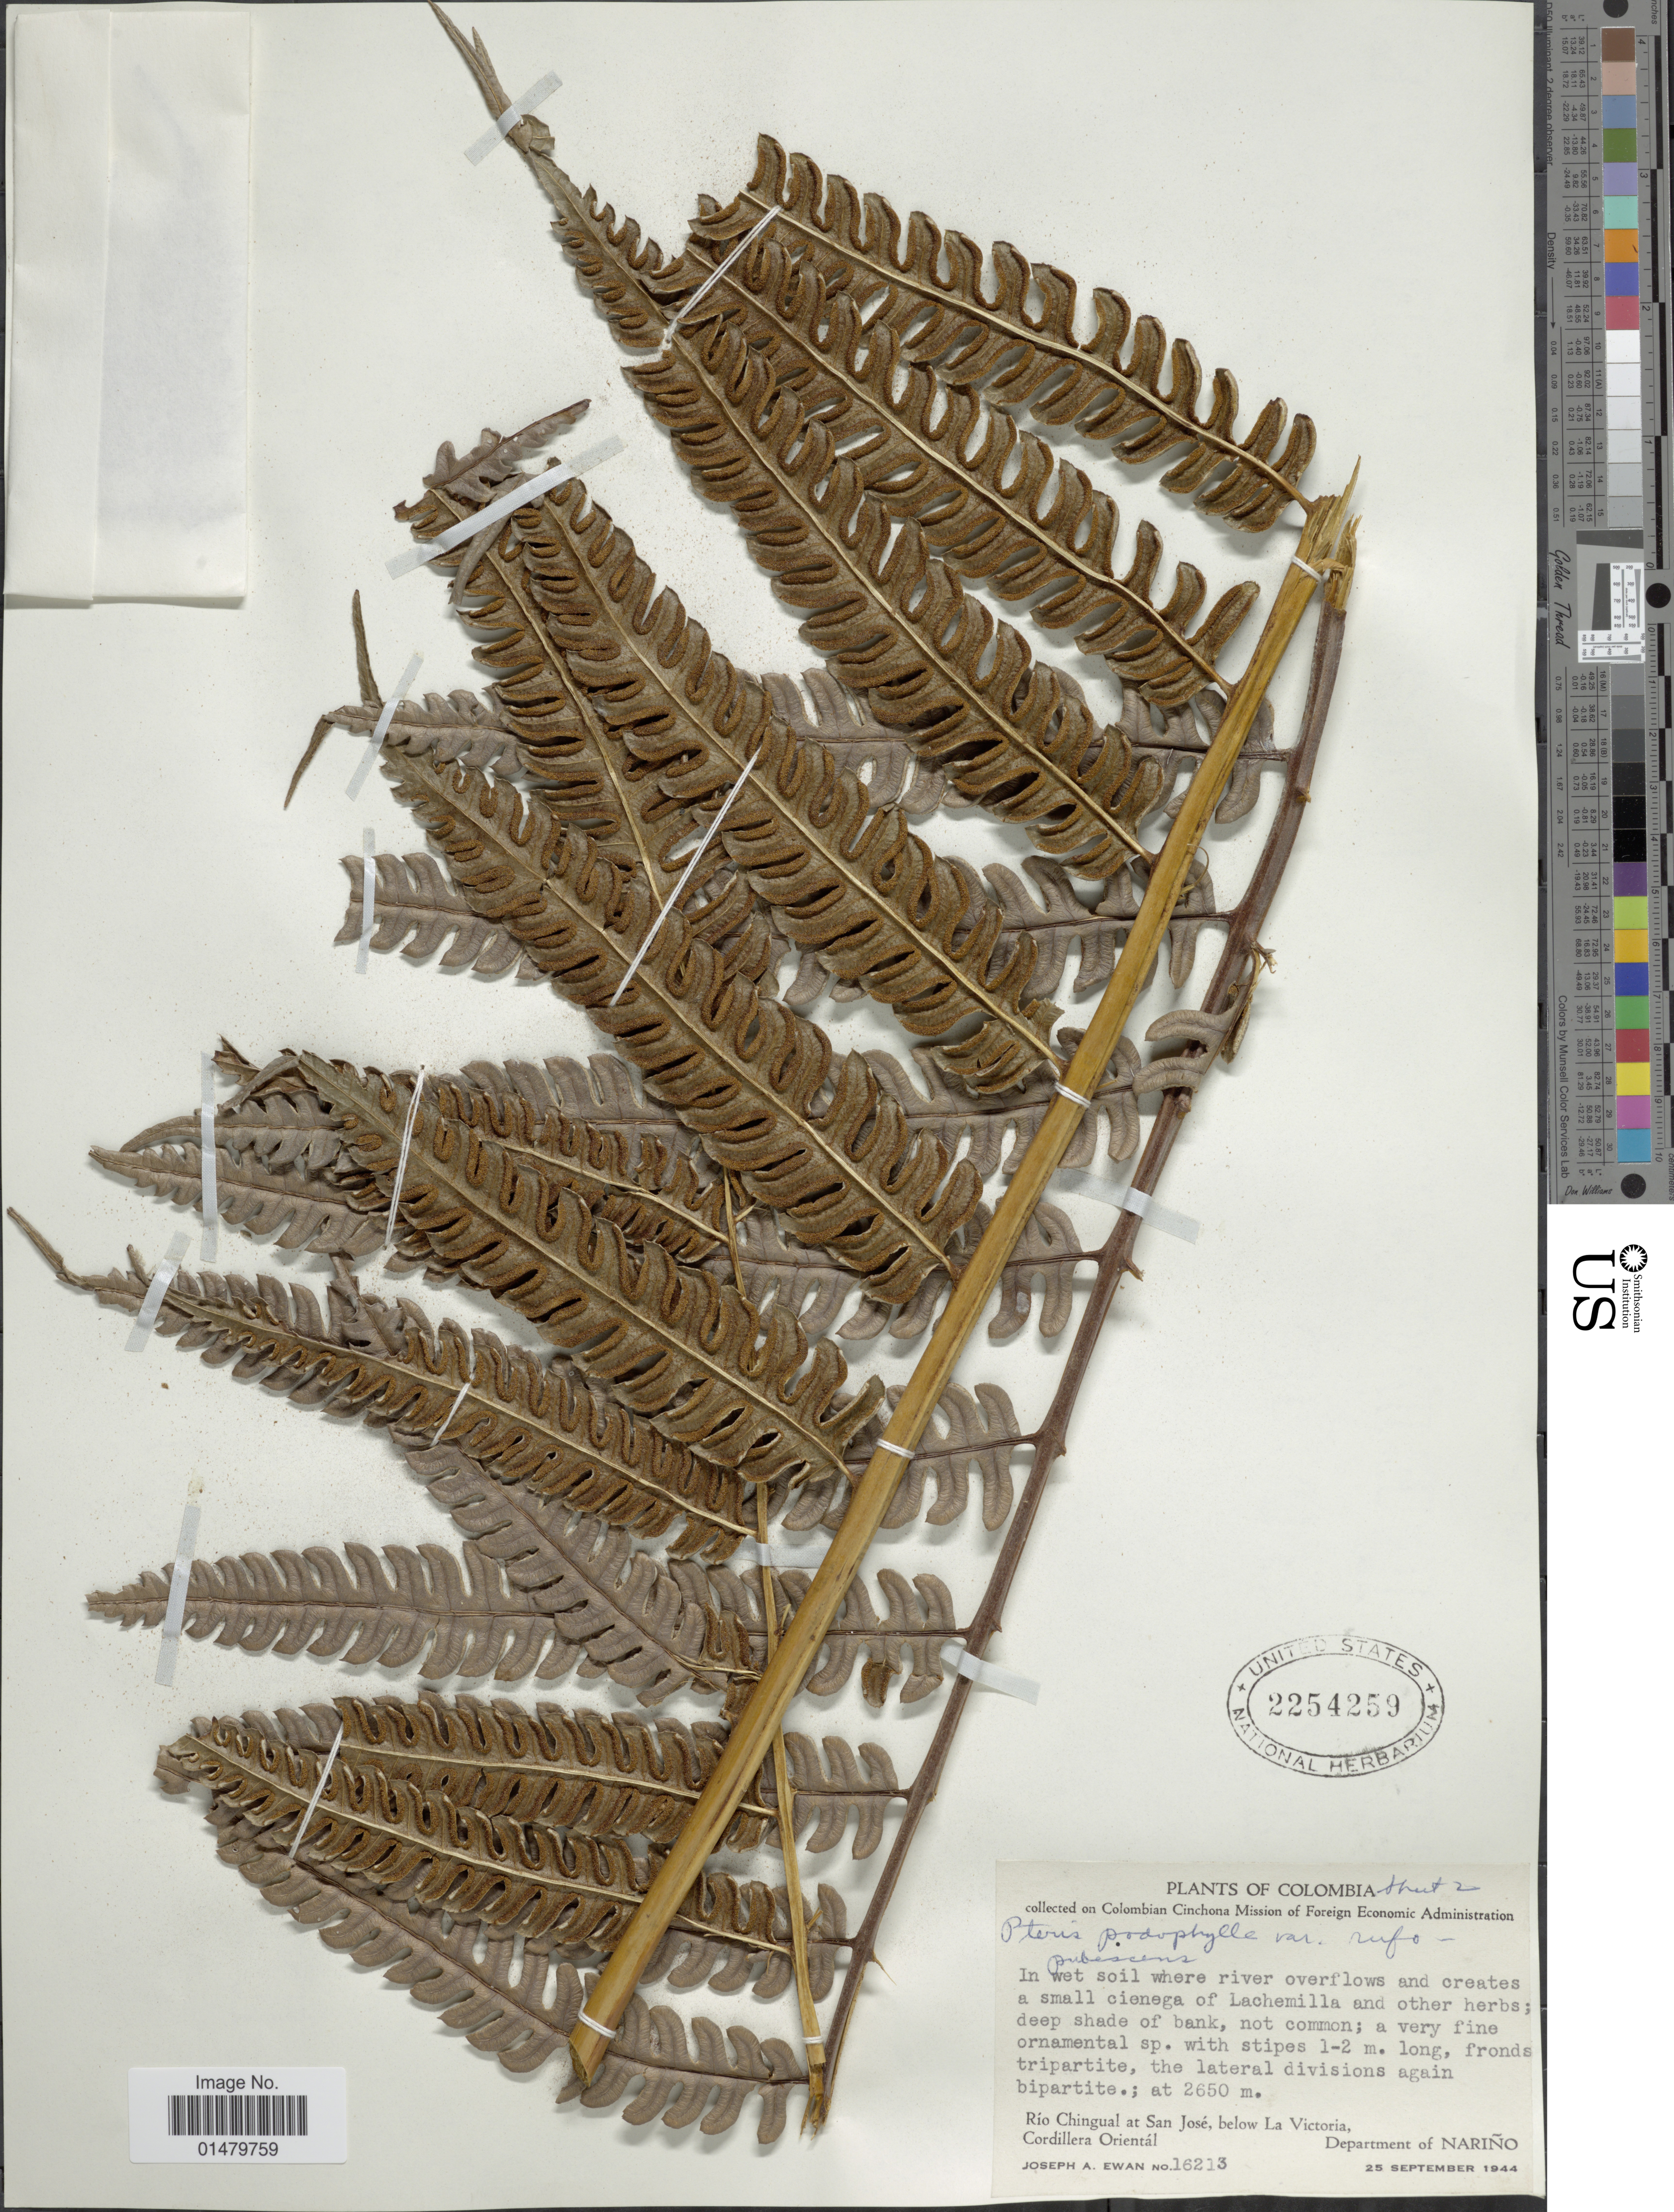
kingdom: Plantae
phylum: Tracheophyta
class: Polypodiopsida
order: Polypodiales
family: Pteridaceae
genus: Pteris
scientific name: Pteris podophylla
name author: Sw.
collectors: J. A. Ewan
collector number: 16213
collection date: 1944-09-25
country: Colombia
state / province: Nariño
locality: Rio Chingual at San Jose, below La Victoria. Cordillera Oriental. Department of Narino.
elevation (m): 2650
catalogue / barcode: US 2254259